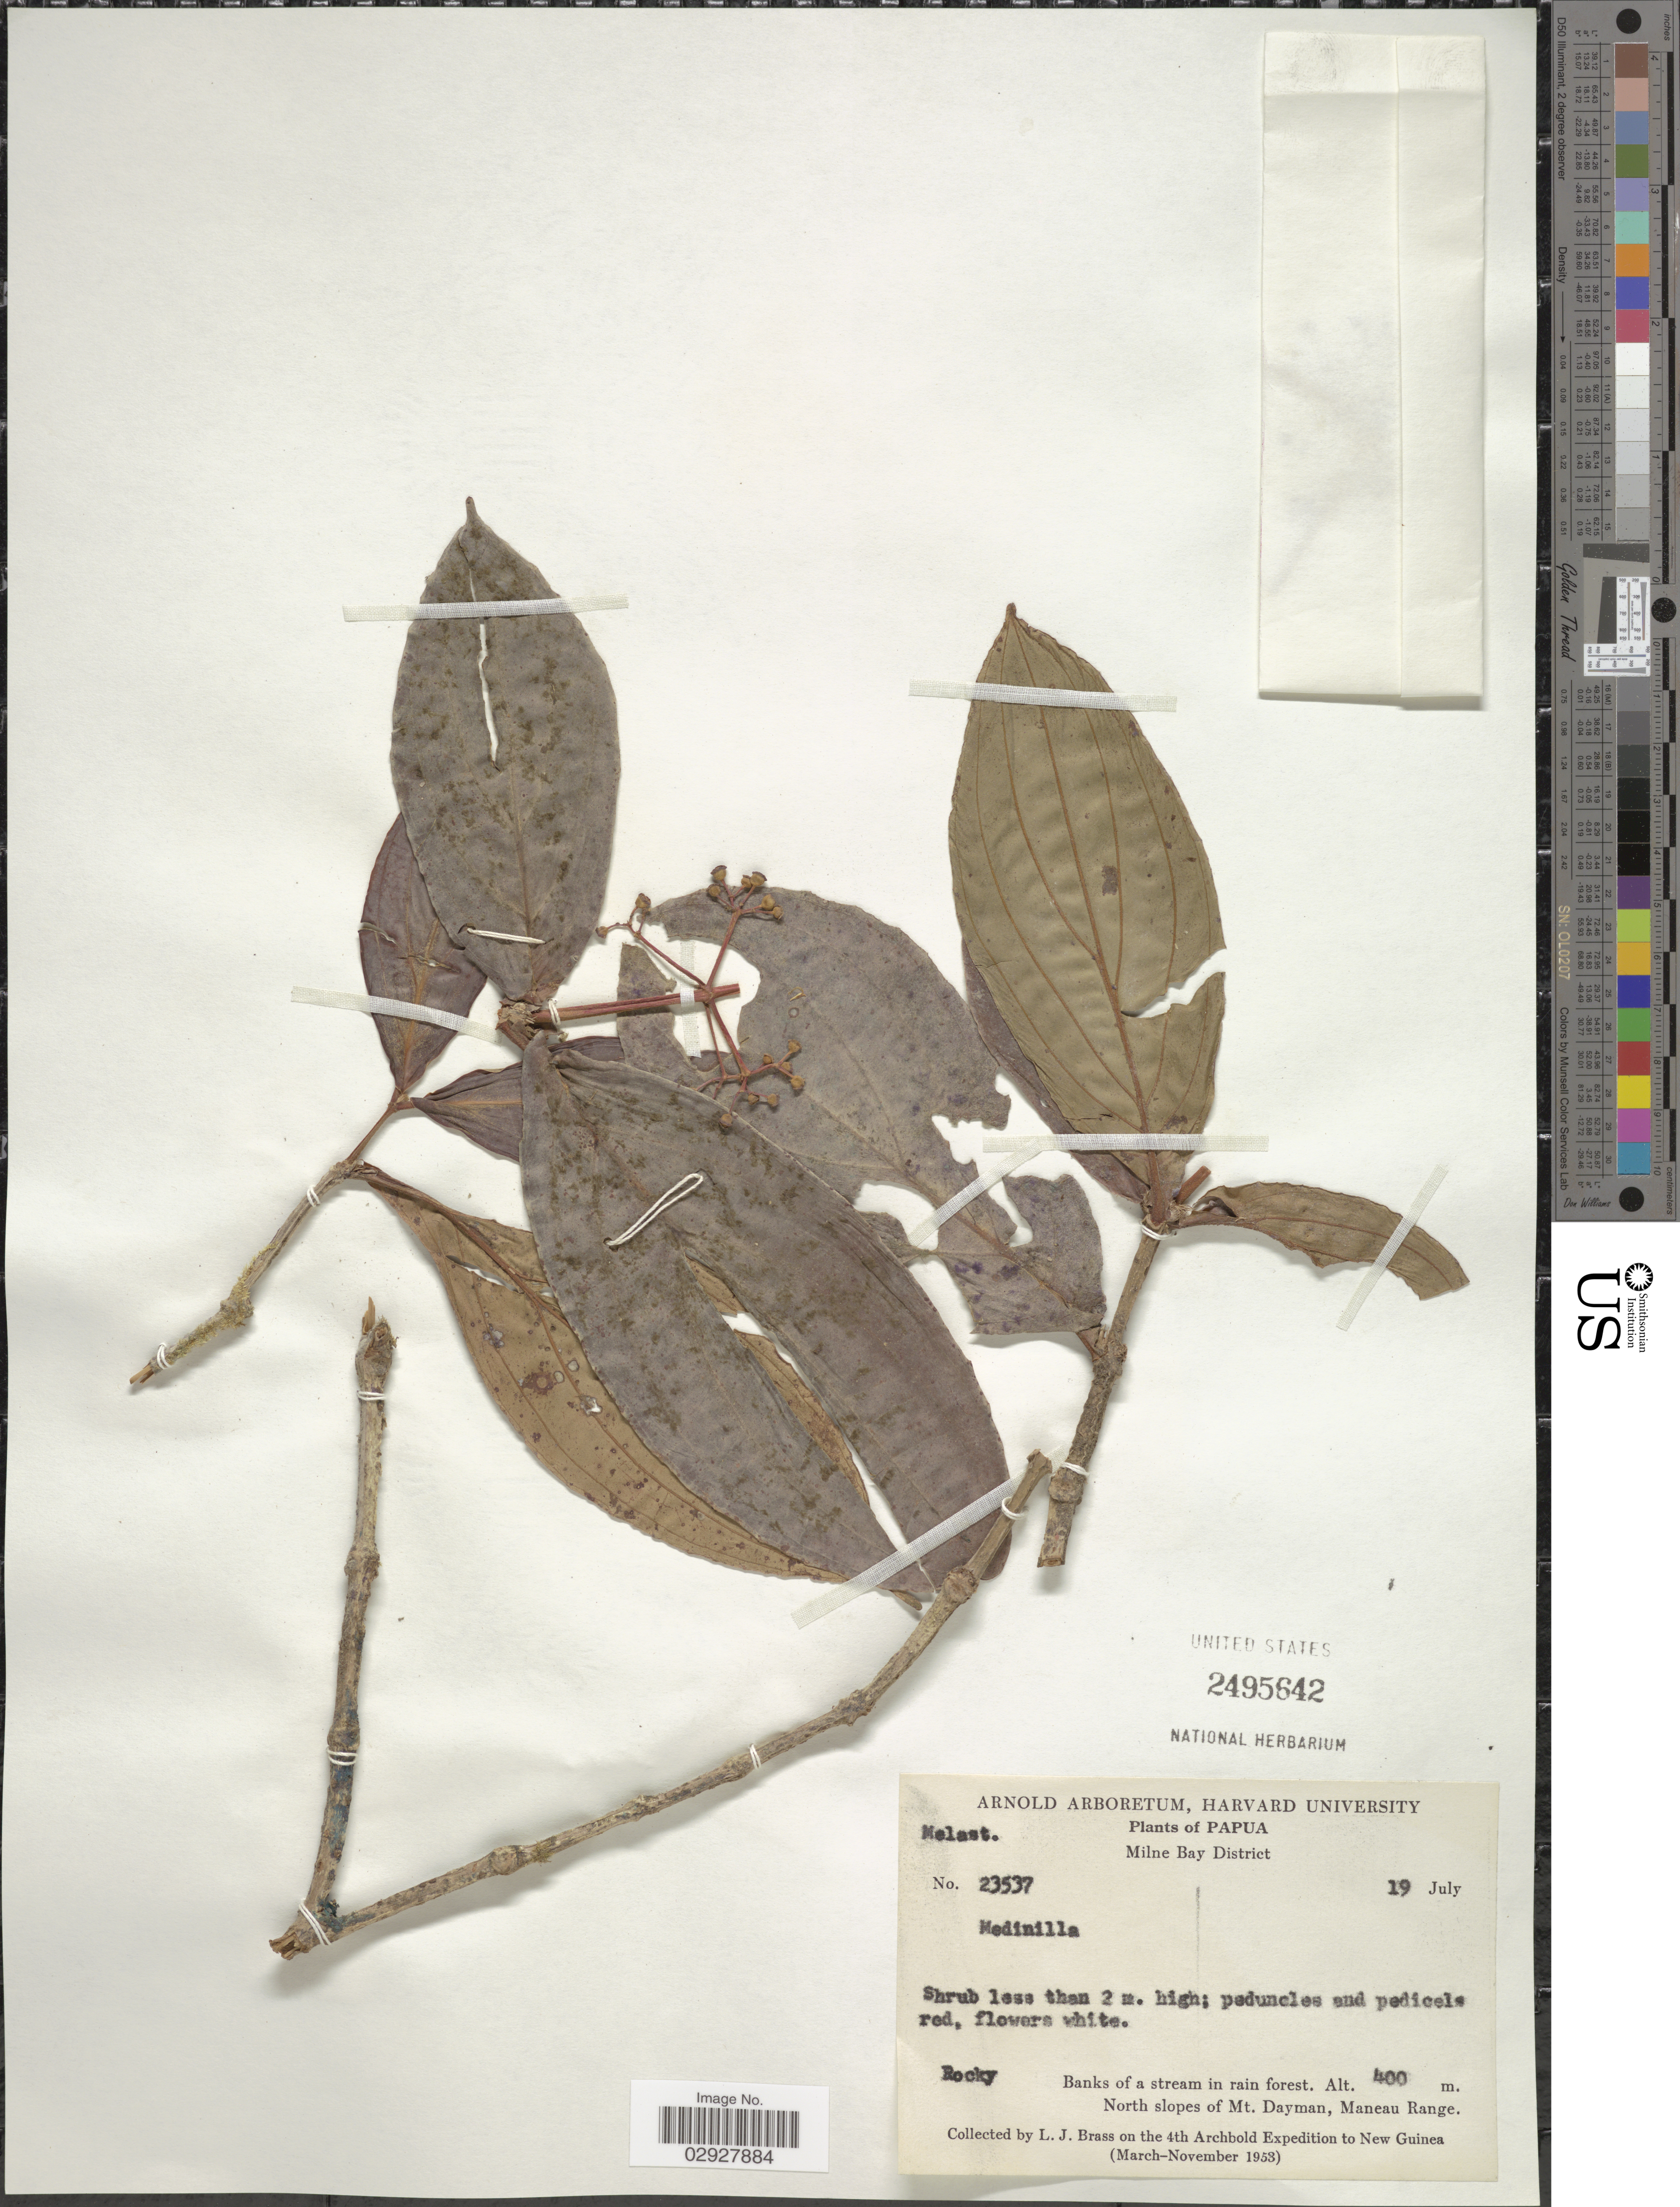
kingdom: Plantae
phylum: Tracheophyta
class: Magnoliopsida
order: Myrtales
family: Melastomataceae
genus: Medinilla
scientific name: Medinilla sp.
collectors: L. J. Brass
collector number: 23537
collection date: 1953-07-19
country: Papua New Guinea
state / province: Milne Bay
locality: Papua, Milne Bay District, North slopes of Mt. Dayman, Maneau Range. New Guinea.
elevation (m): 400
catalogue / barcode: US 2495642